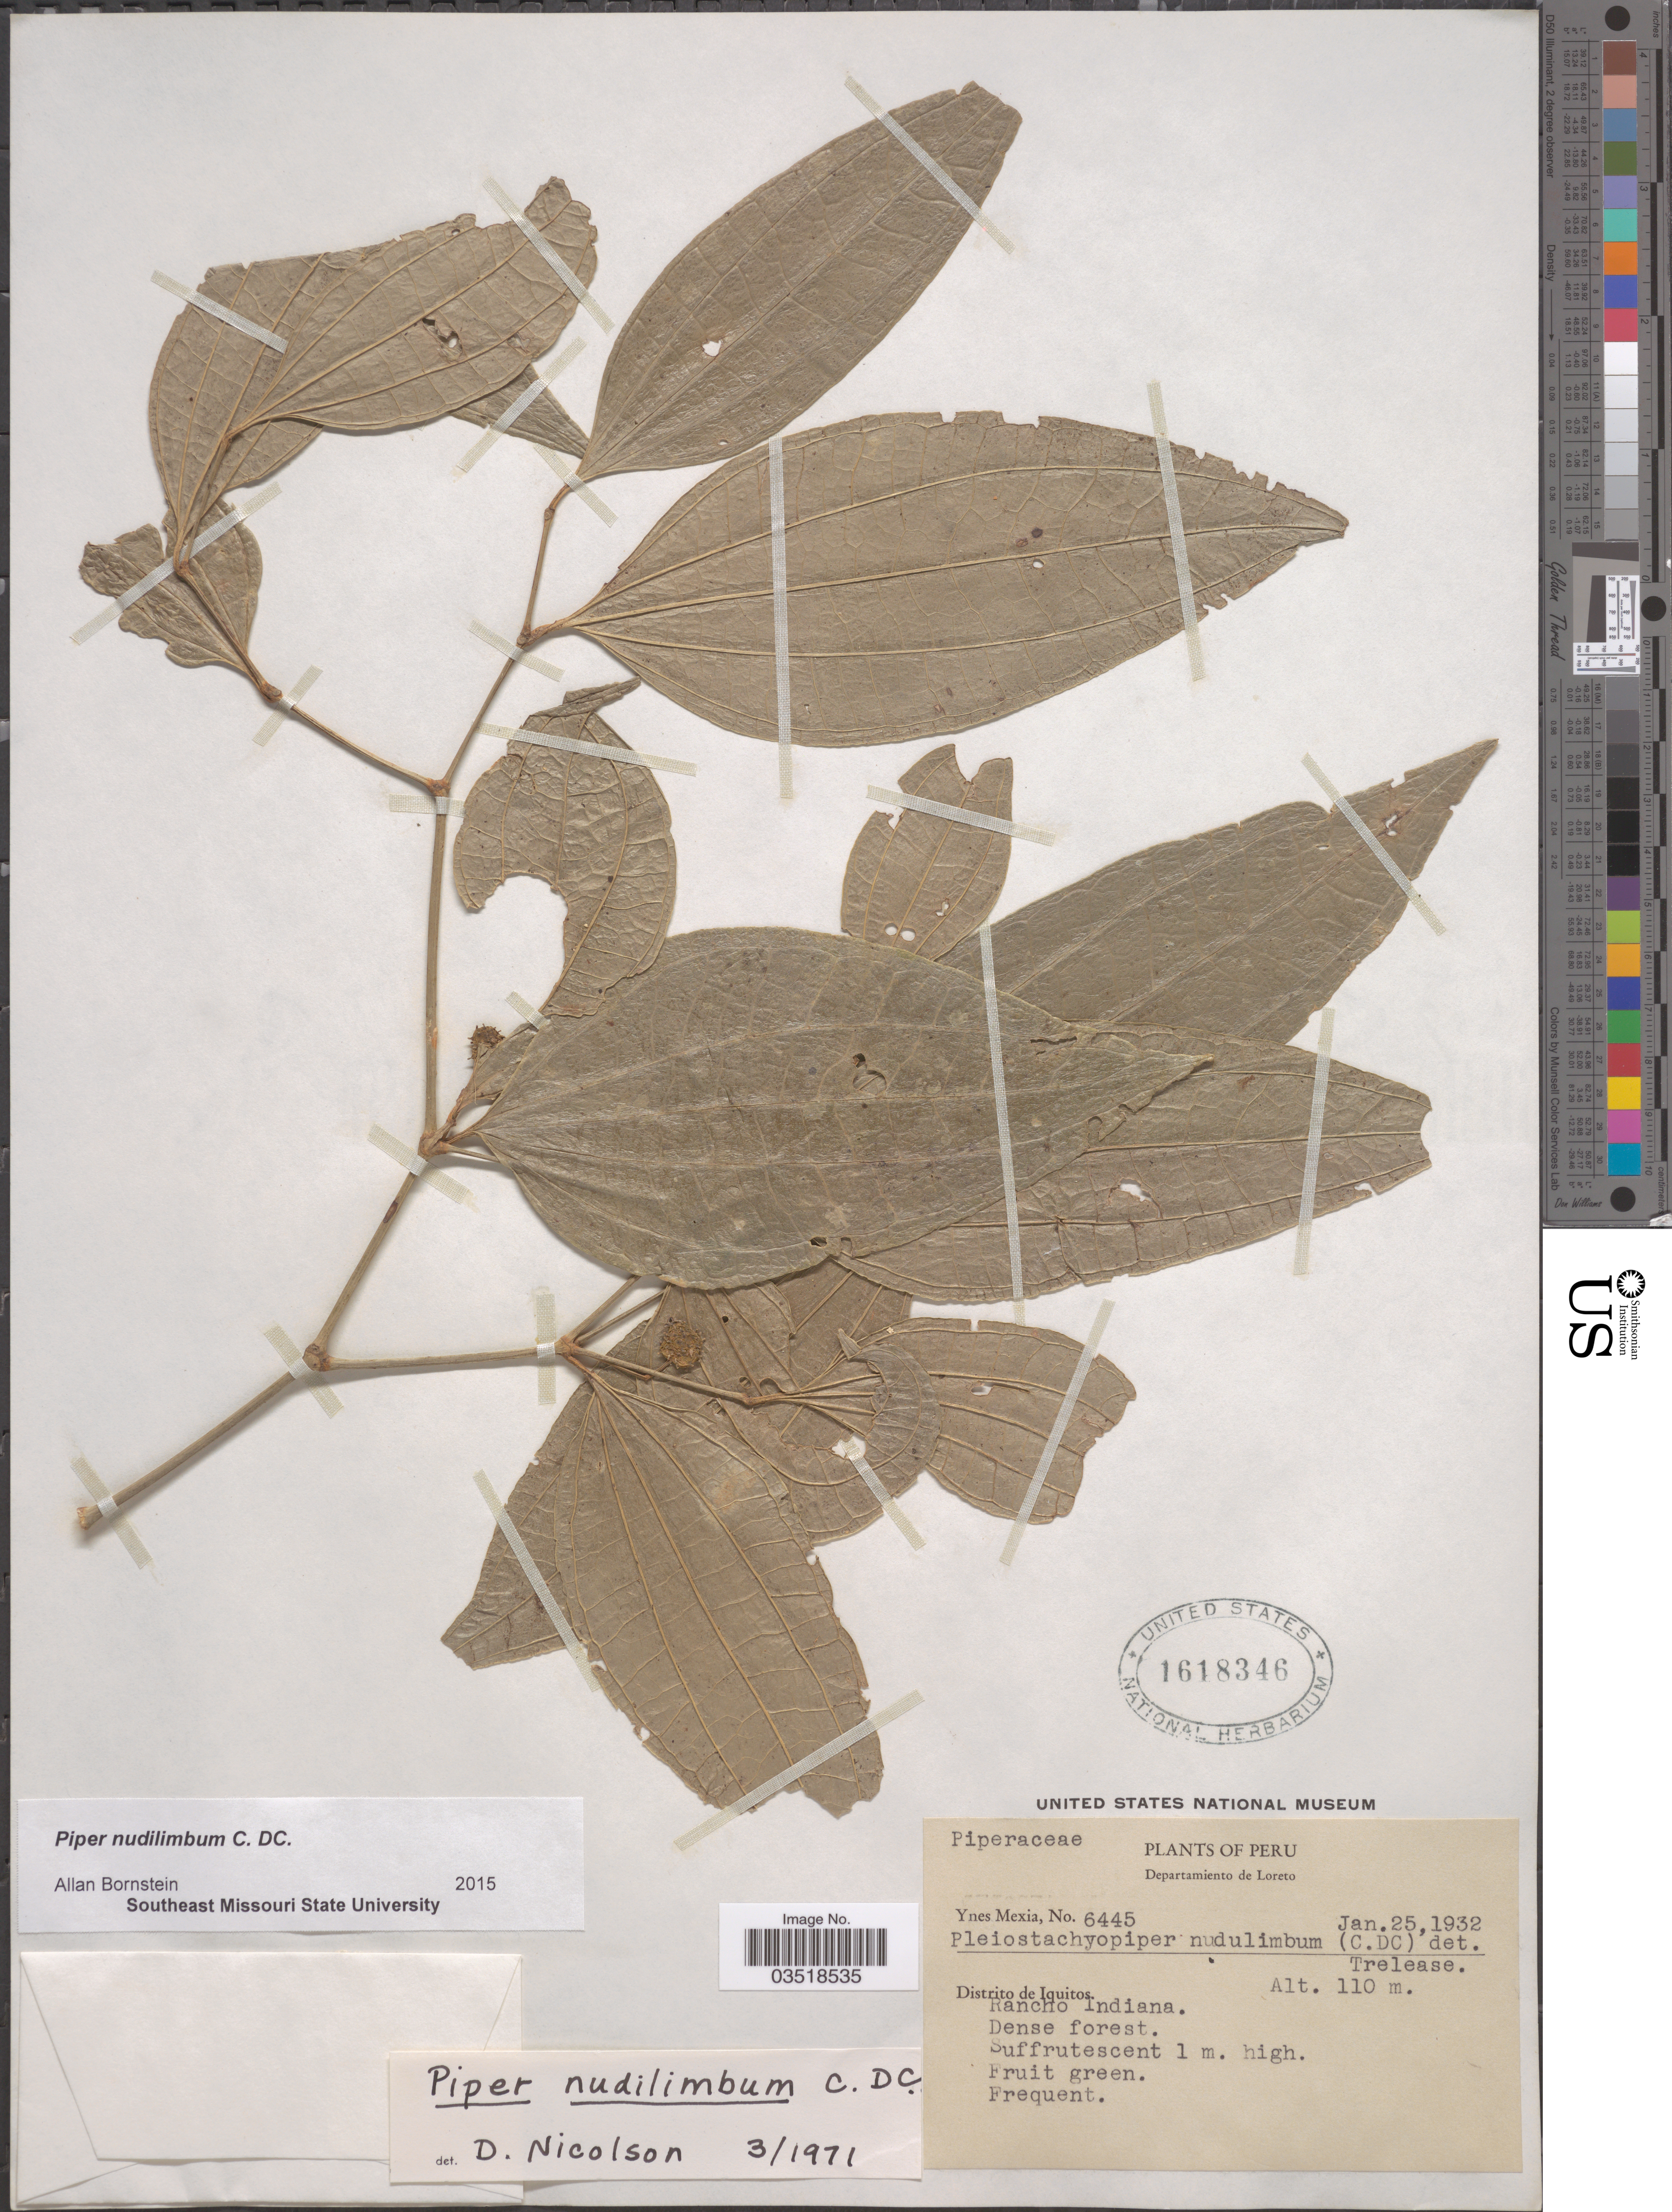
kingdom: Plantae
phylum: Tracheophyta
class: Magnoliopsida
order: Piperales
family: Piperaceae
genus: Piper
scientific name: Piper nudilimbum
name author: C. DC.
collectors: Y. Mexia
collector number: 6445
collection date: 1932-01-25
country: Peru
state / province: Loreto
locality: Departamento de Loreto. Distrito de iquitos. Rancho Indiana.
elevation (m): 110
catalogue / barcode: US 1618346